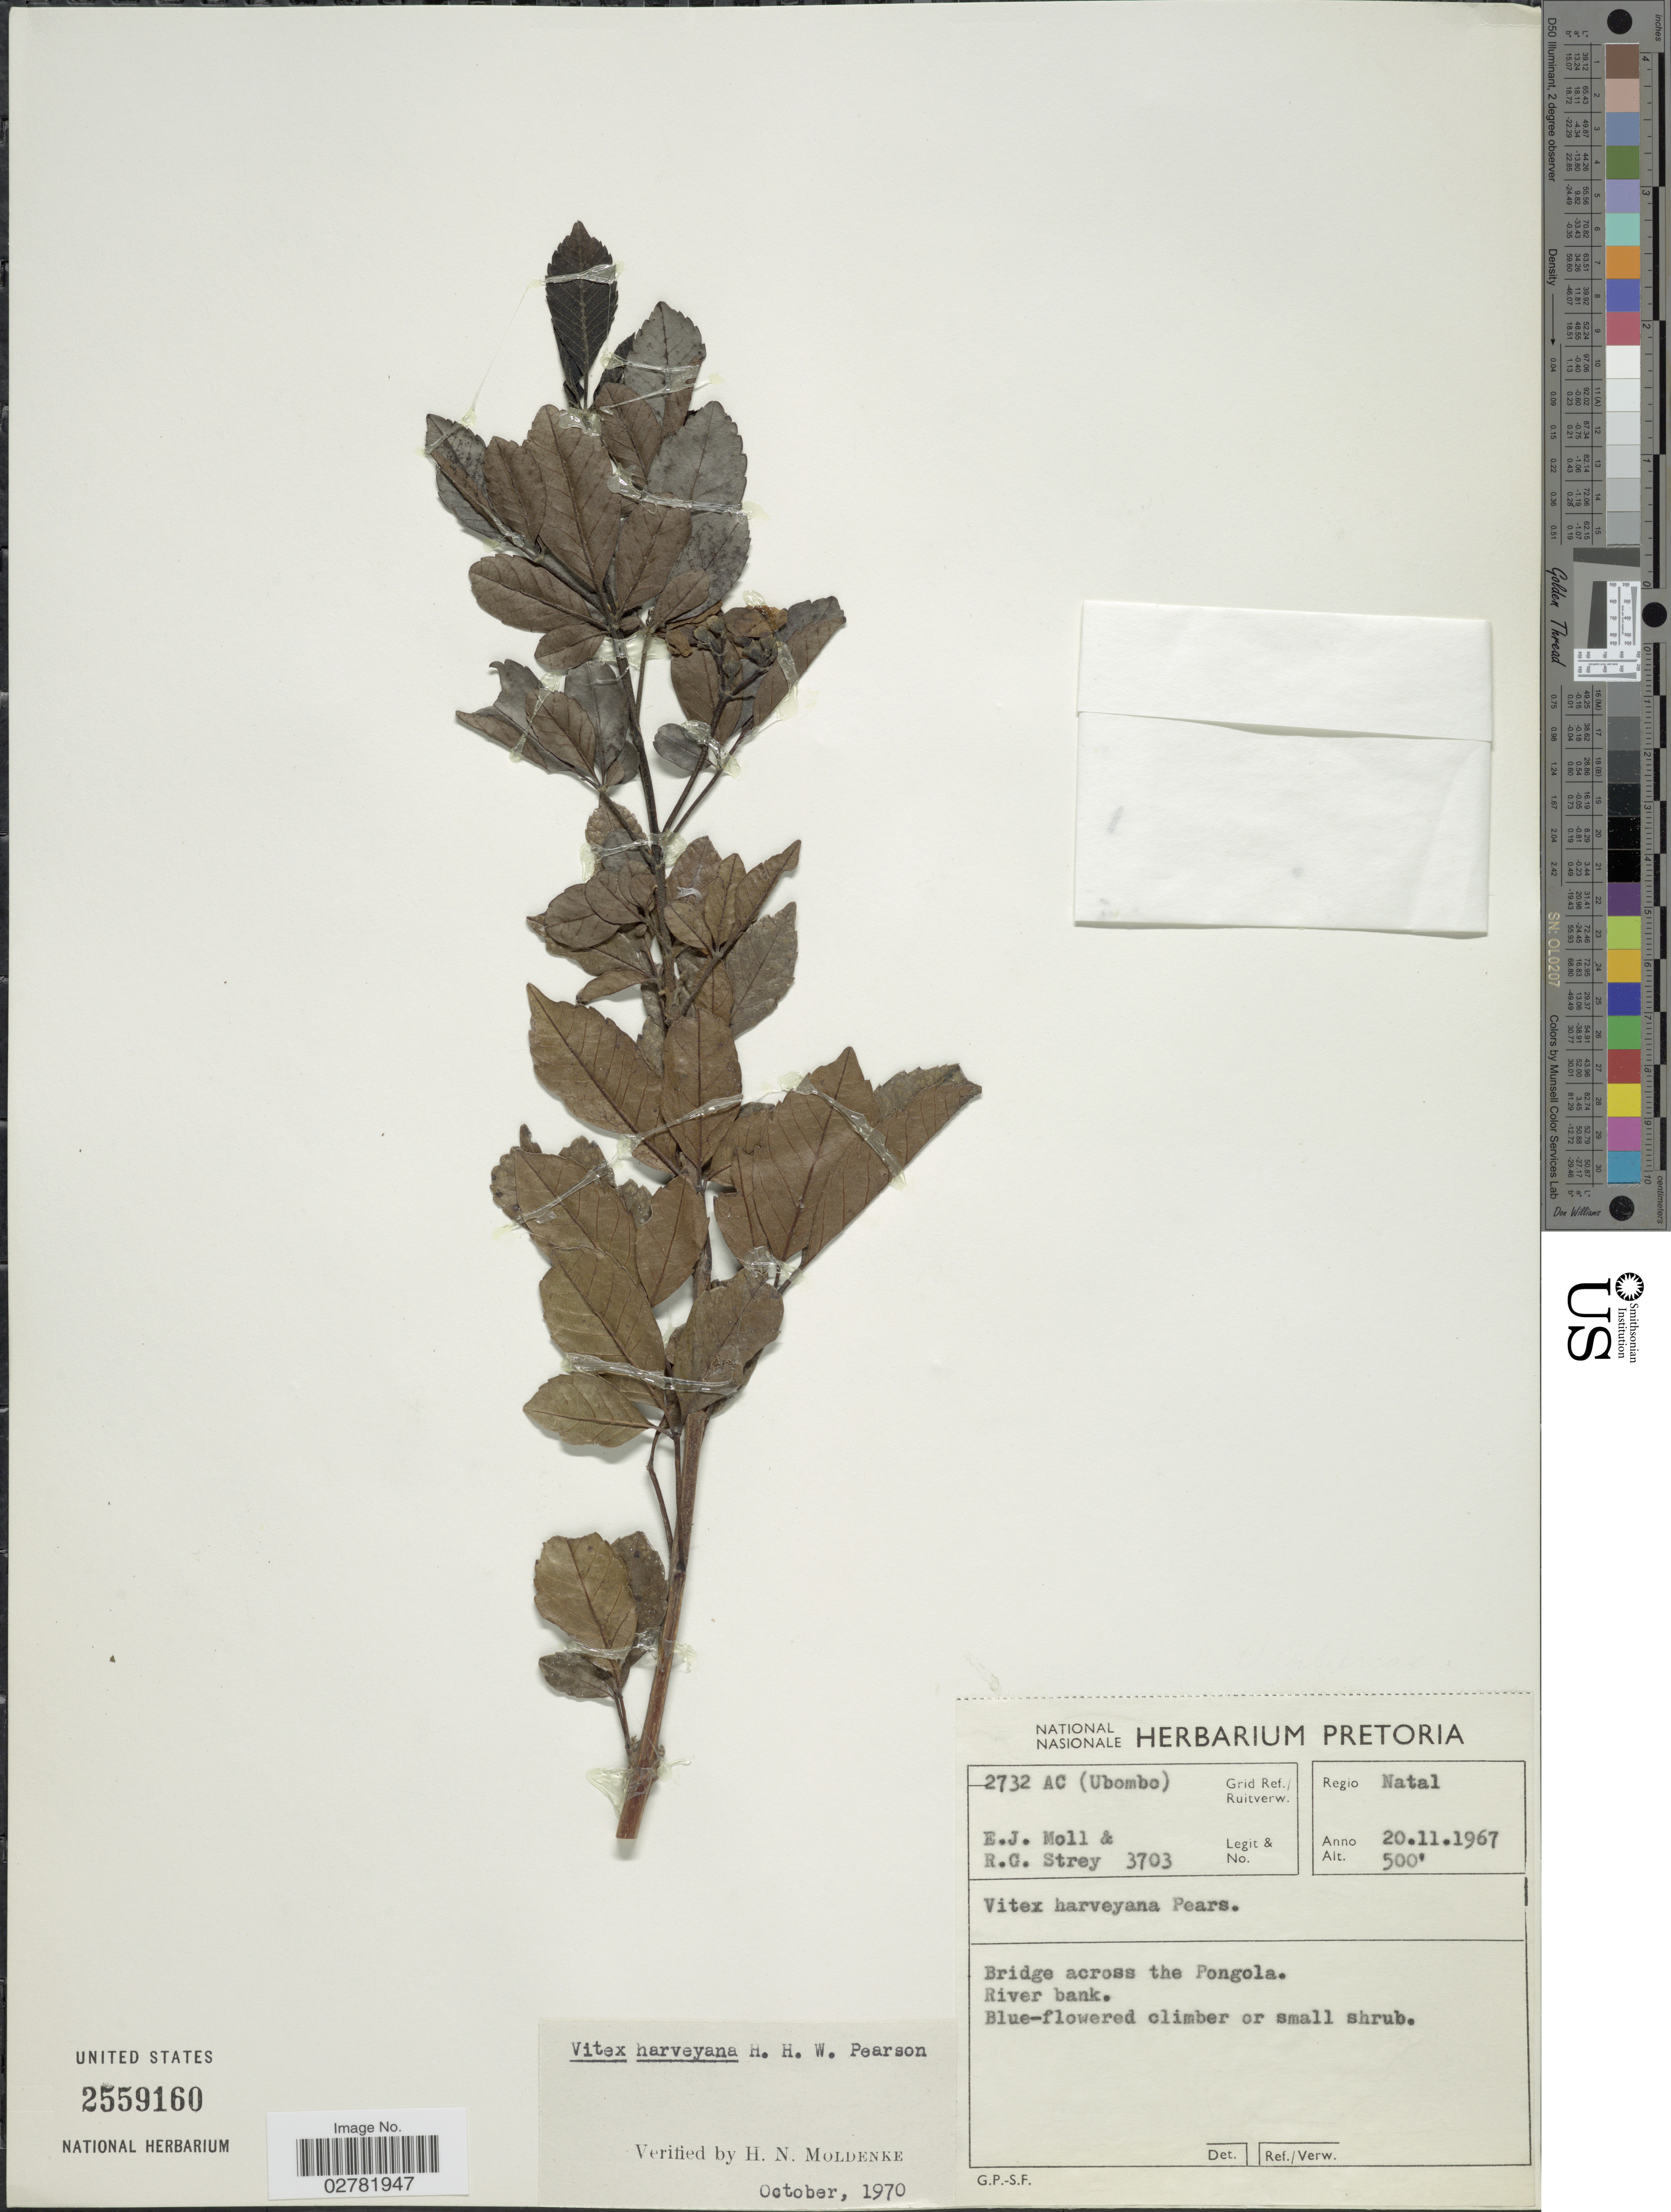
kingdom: Plantae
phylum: Tracheophyta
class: Magnoliopsida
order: Lamiales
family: Lamiaceae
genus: Vitex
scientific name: Vitex harveyana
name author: H. Pearson in Dyer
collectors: E. J. Moll & R. G. Strey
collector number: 3703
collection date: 1967-11-20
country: South Africa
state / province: KwaZulu-Natal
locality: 2732 AC (Ubombo). Regio Natal. Bridge across the Pongola. River bank.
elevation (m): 152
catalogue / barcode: US 2559160